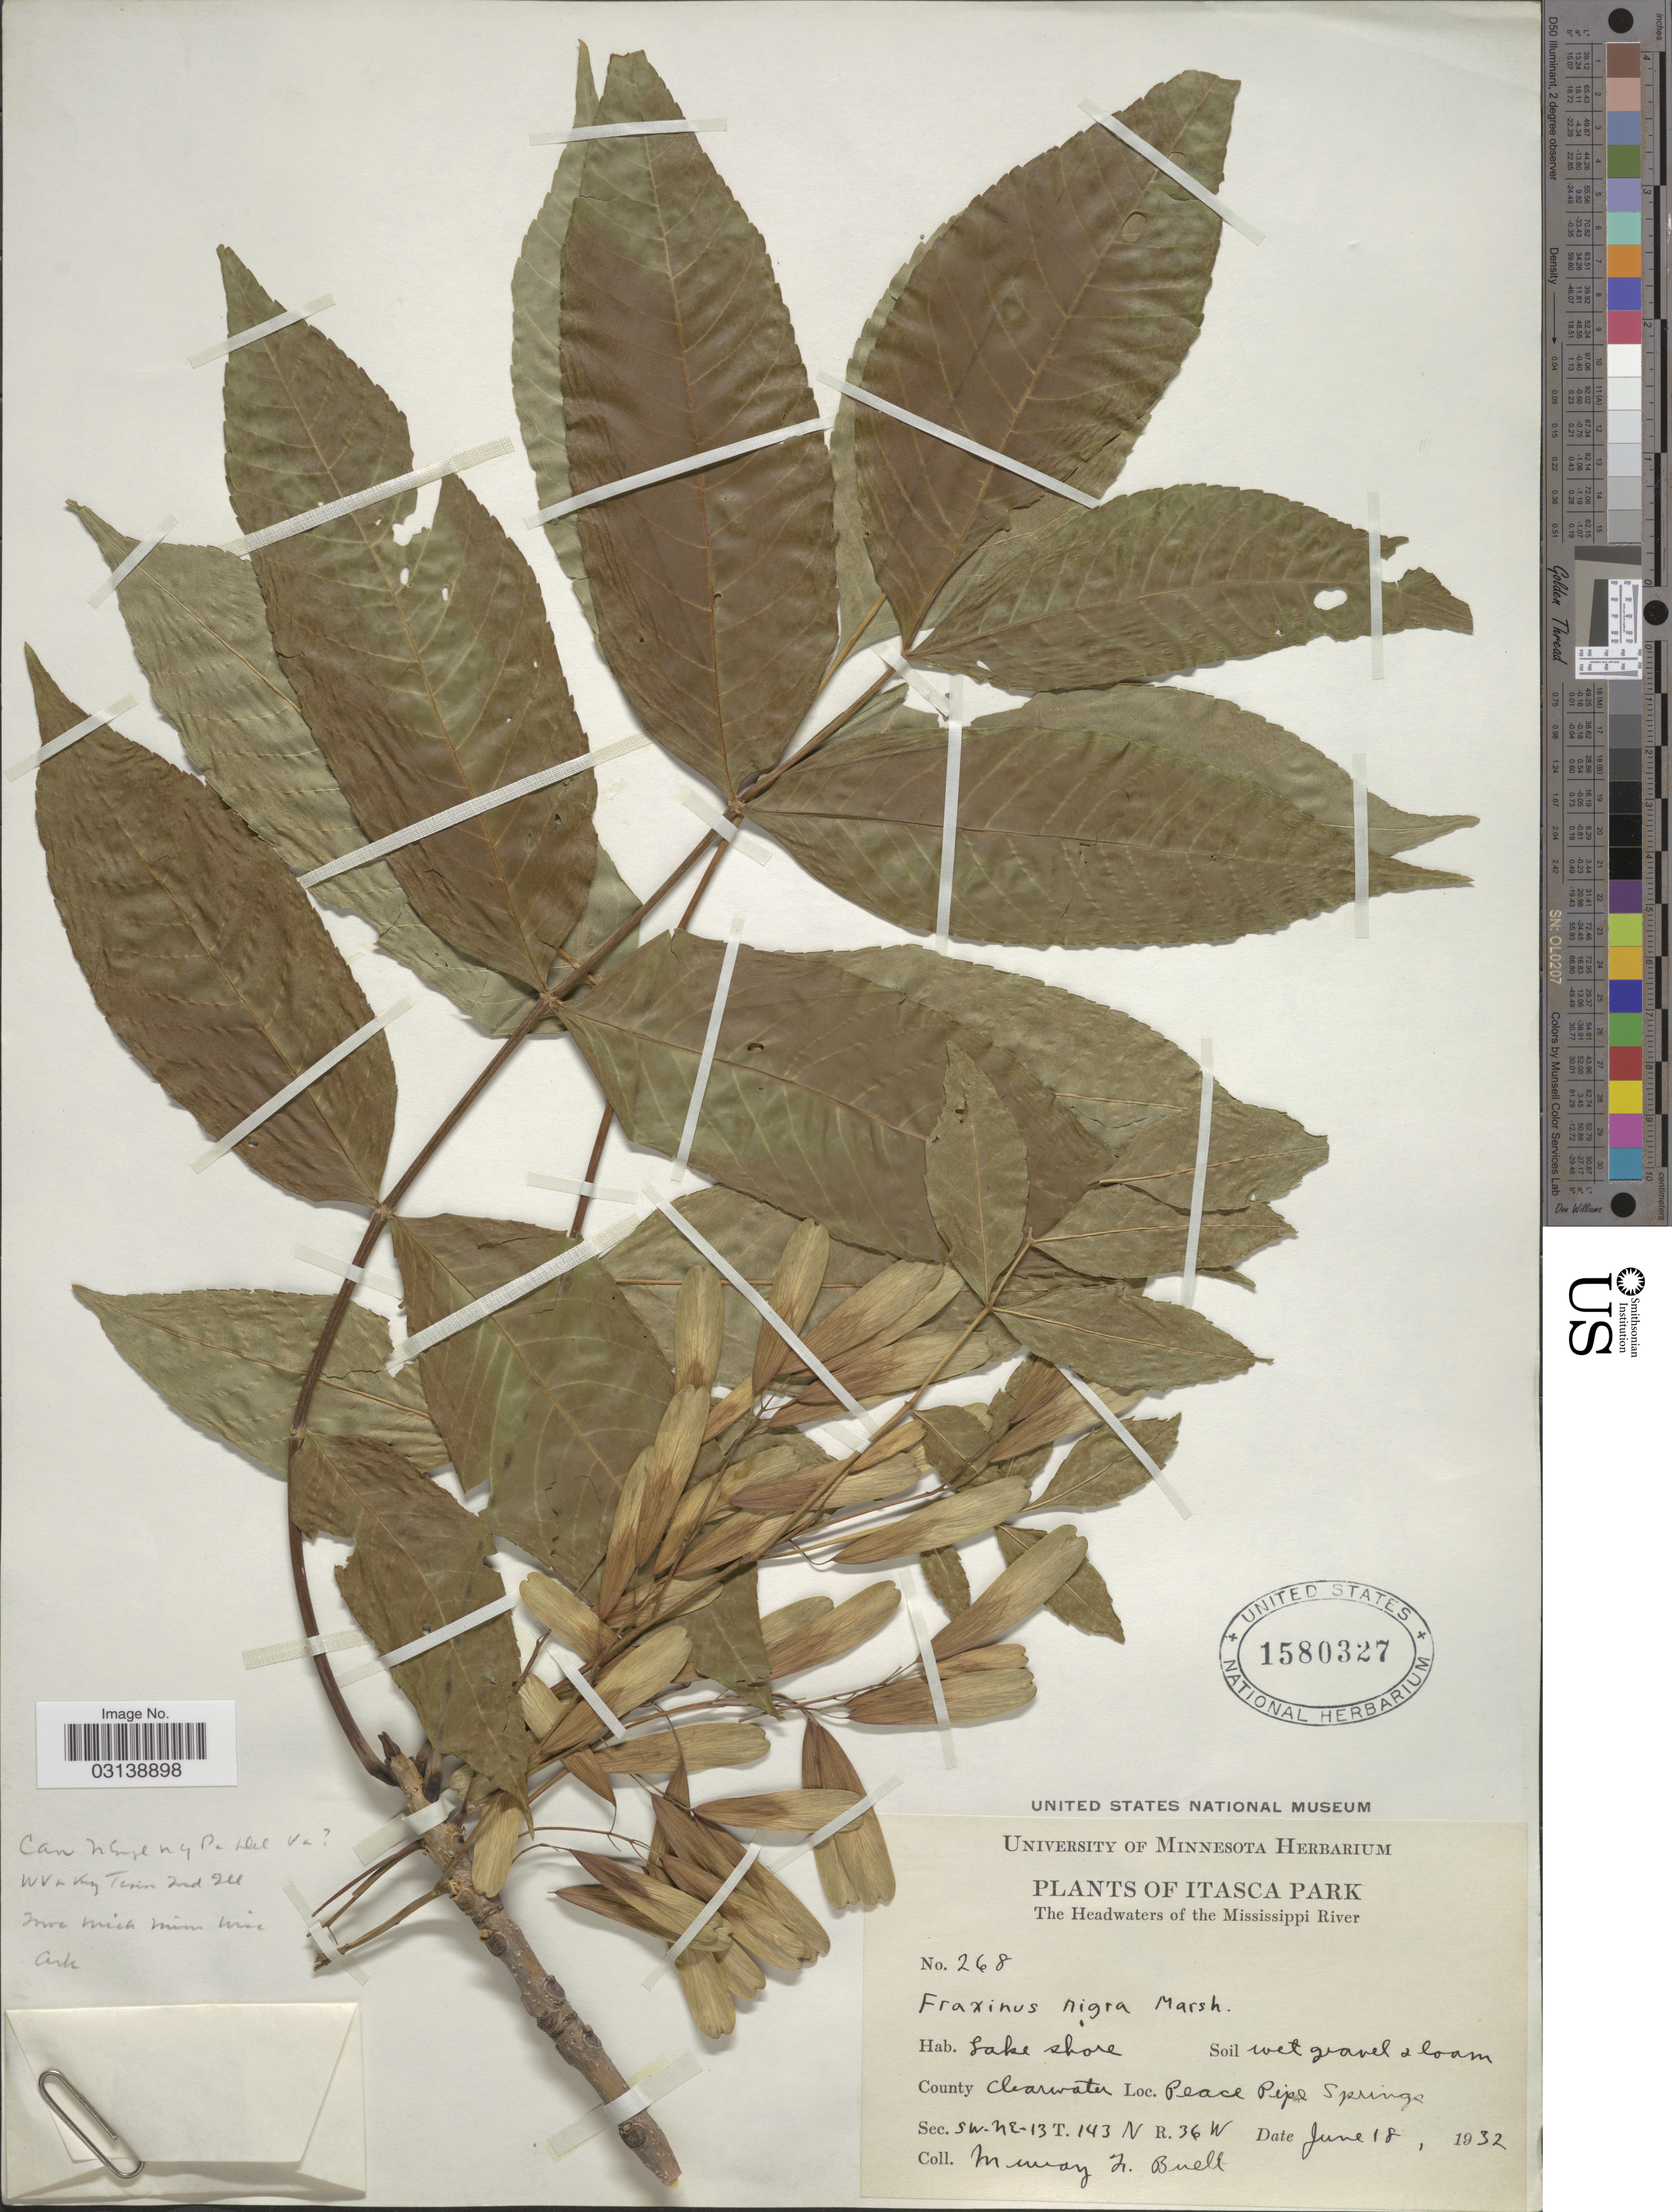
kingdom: Plantae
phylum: Tracheophyta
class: Magnoliopsida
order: Lamiales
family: Oleaceae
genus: Fraxinus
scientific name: Fraxinus nigra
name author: Marshall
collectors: M. Buell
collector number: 268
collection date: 1932-06-18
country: United States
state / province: Minnesota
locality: Itasca Park. The Headwaters of the Mississippi River. Lake shore. County Clearwater. Peace Pipe Springs. Sec. SW-NE-13T. 143 N R. 36 W.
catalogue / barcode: US 1580327